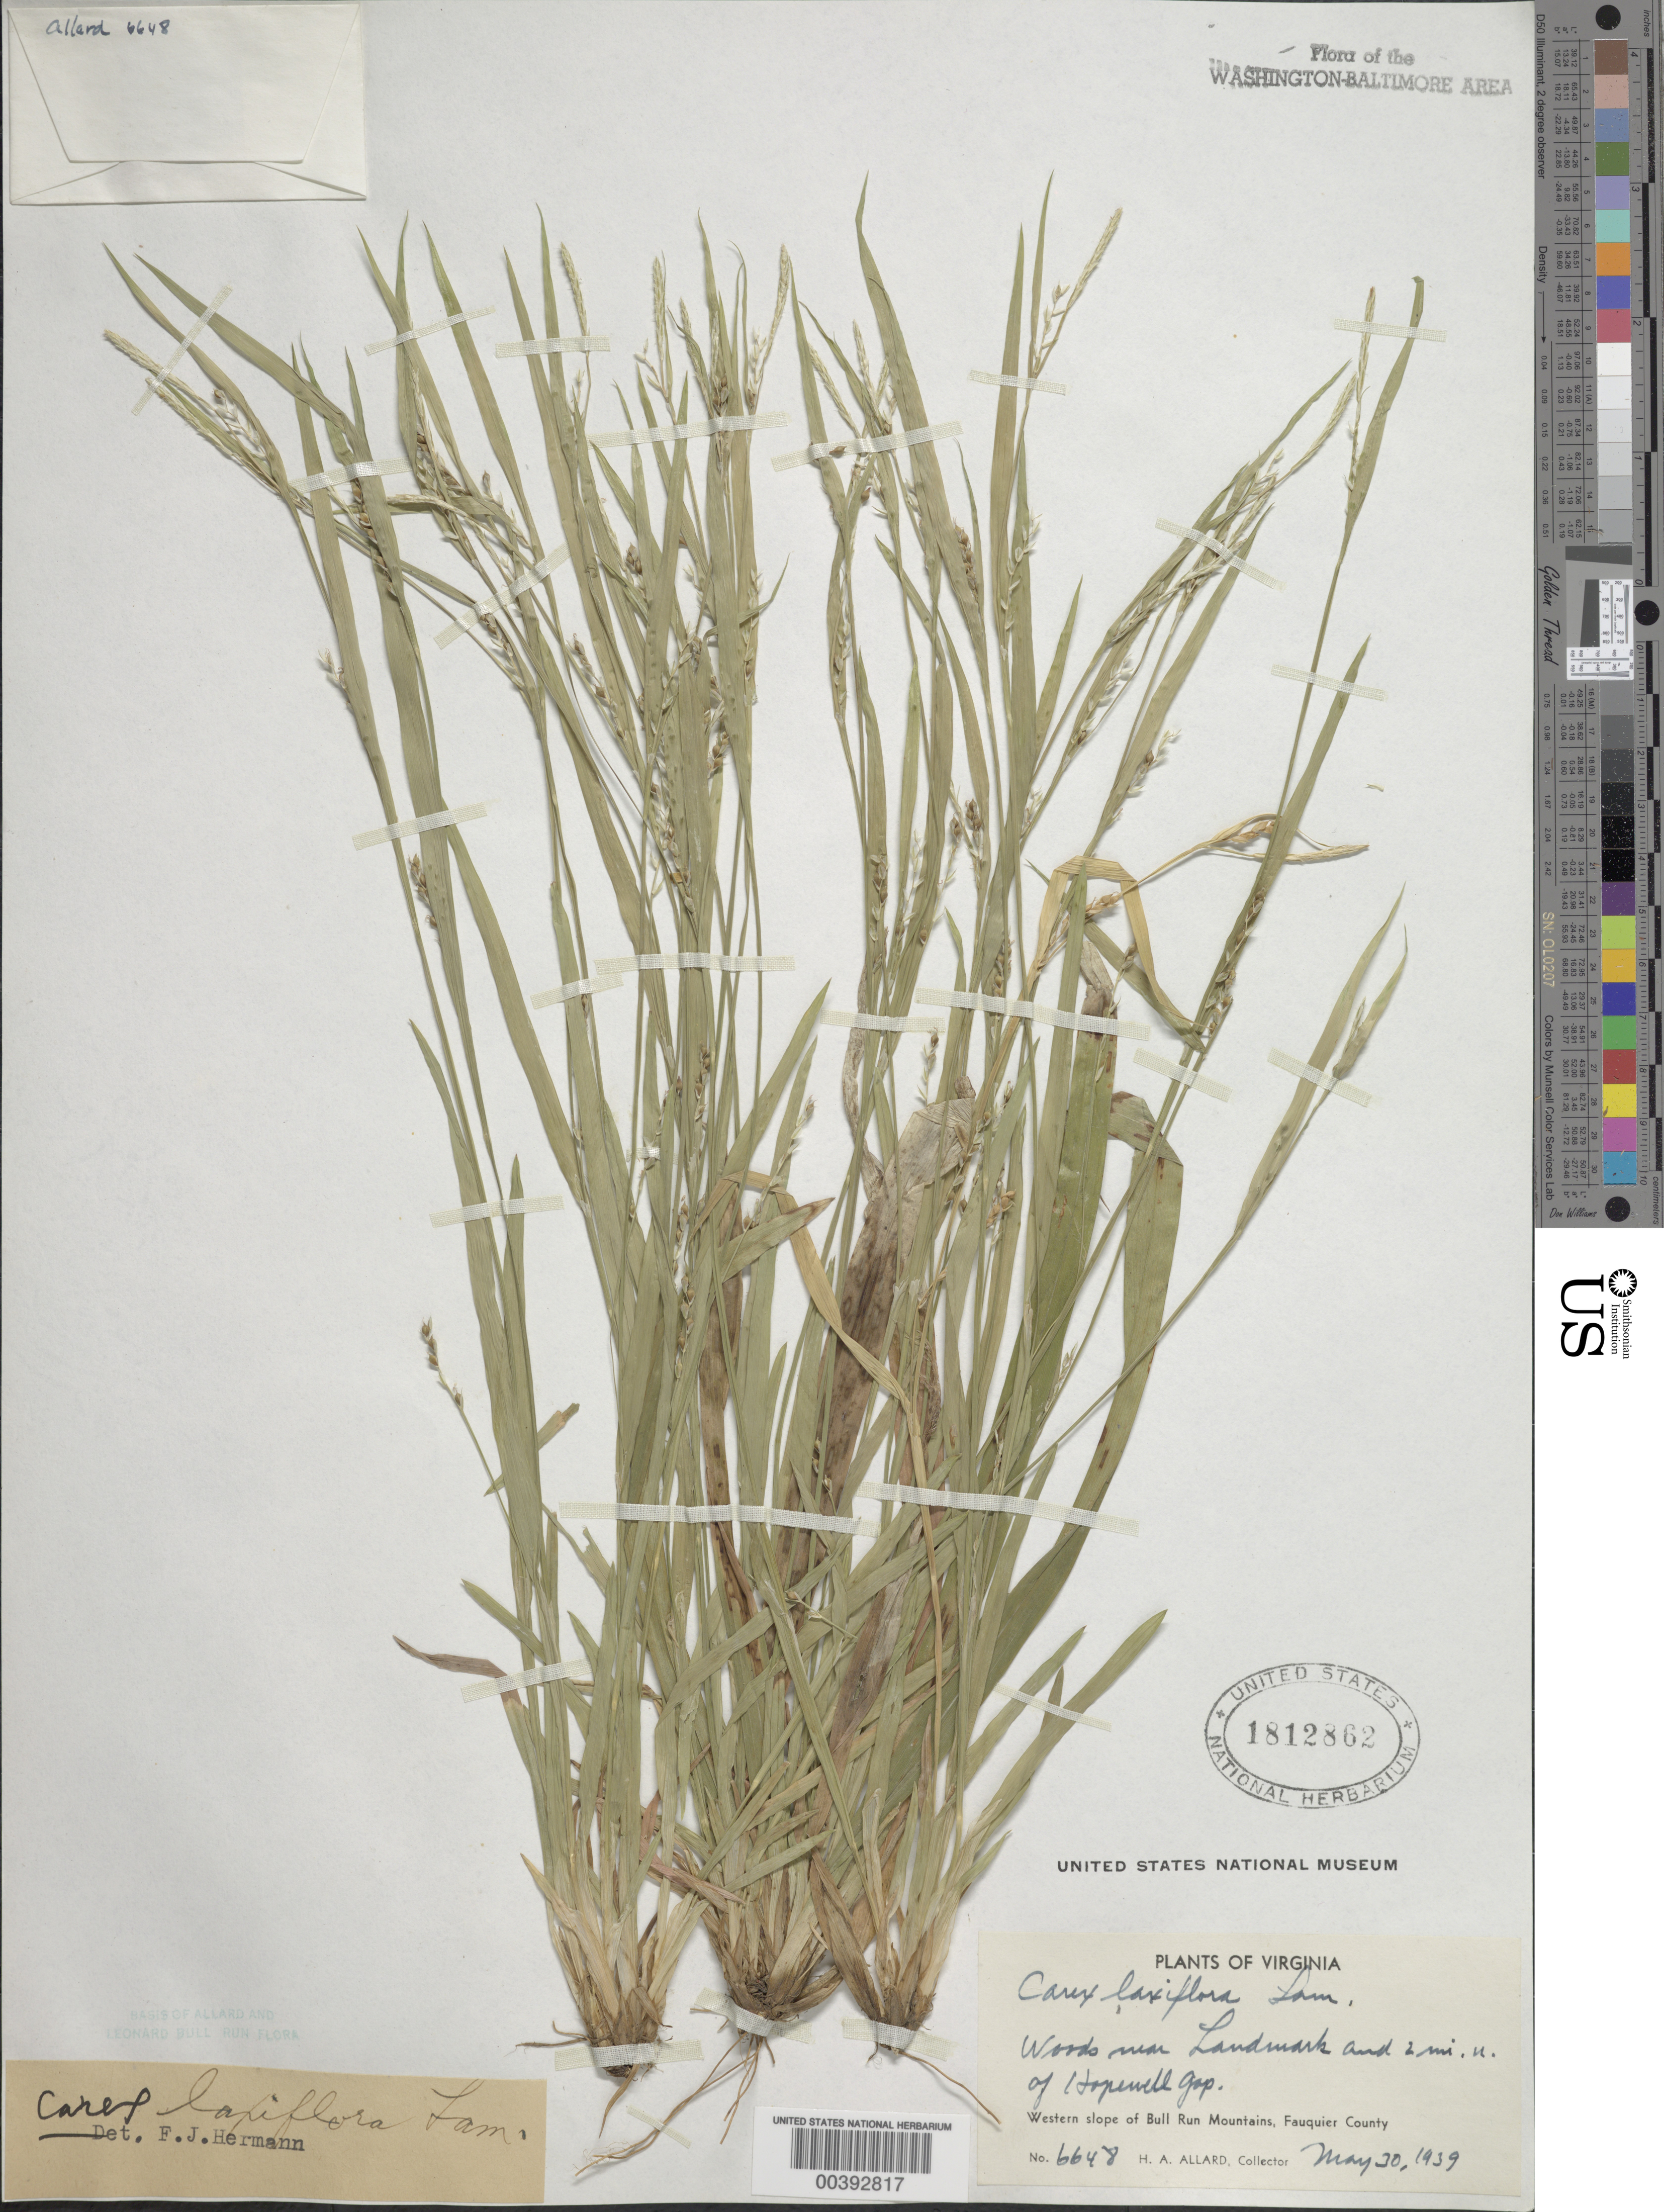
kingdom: Plantae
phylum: Tracheophyta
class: Liliopsida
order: Poales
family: Cyperaceae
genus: Carex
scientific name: Carex laxiflora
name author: Lam.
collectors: H. A. Allard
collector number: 6648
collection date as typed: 30 May 1939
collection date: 1939-05-30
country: United States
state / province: Virginia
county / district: Fauquier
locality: North of Hopewell Gap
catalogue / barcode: US 1812862